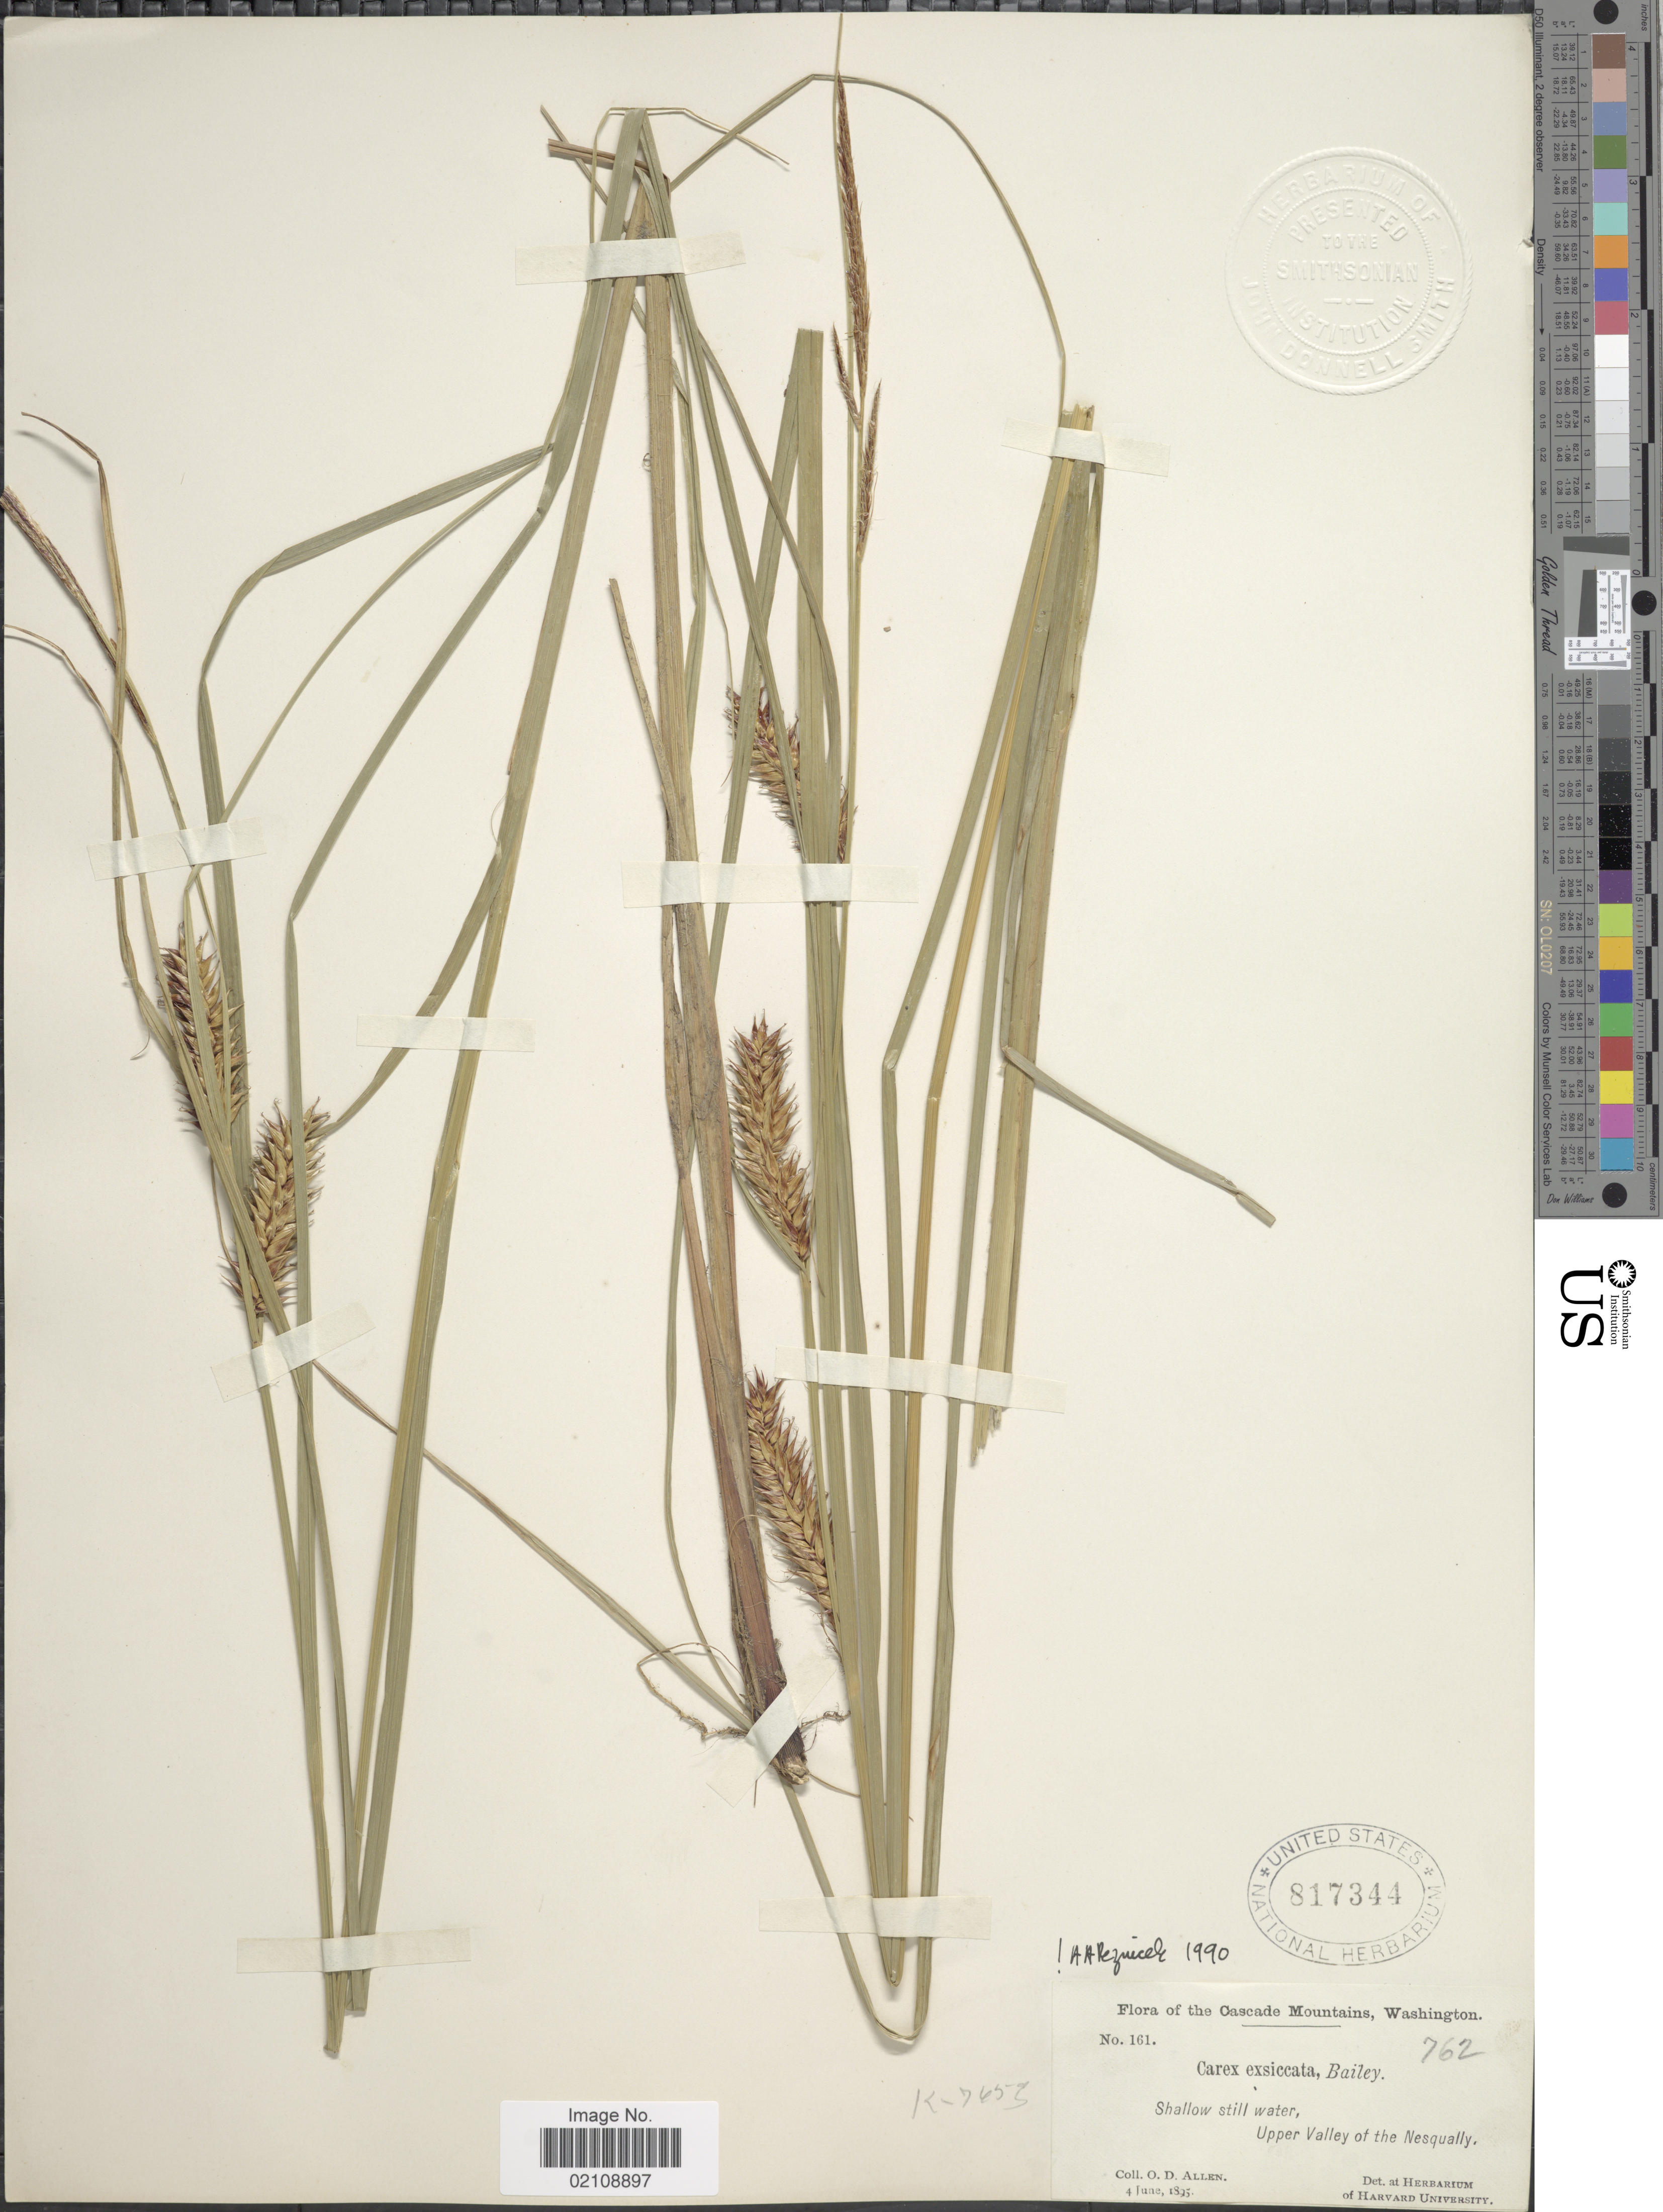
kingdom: Plantae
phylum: Tracheophyta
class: Liliopsida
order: Poales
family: Cyperaceae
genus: Carex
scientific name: Carex exsiccata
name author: L.H. Bailey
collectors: O. D. Allen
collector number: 762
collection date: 1895-06-04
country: United States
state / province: Washington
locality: Cascade Mountains, Upper Valley of the Nesqually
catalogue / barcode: US 817344